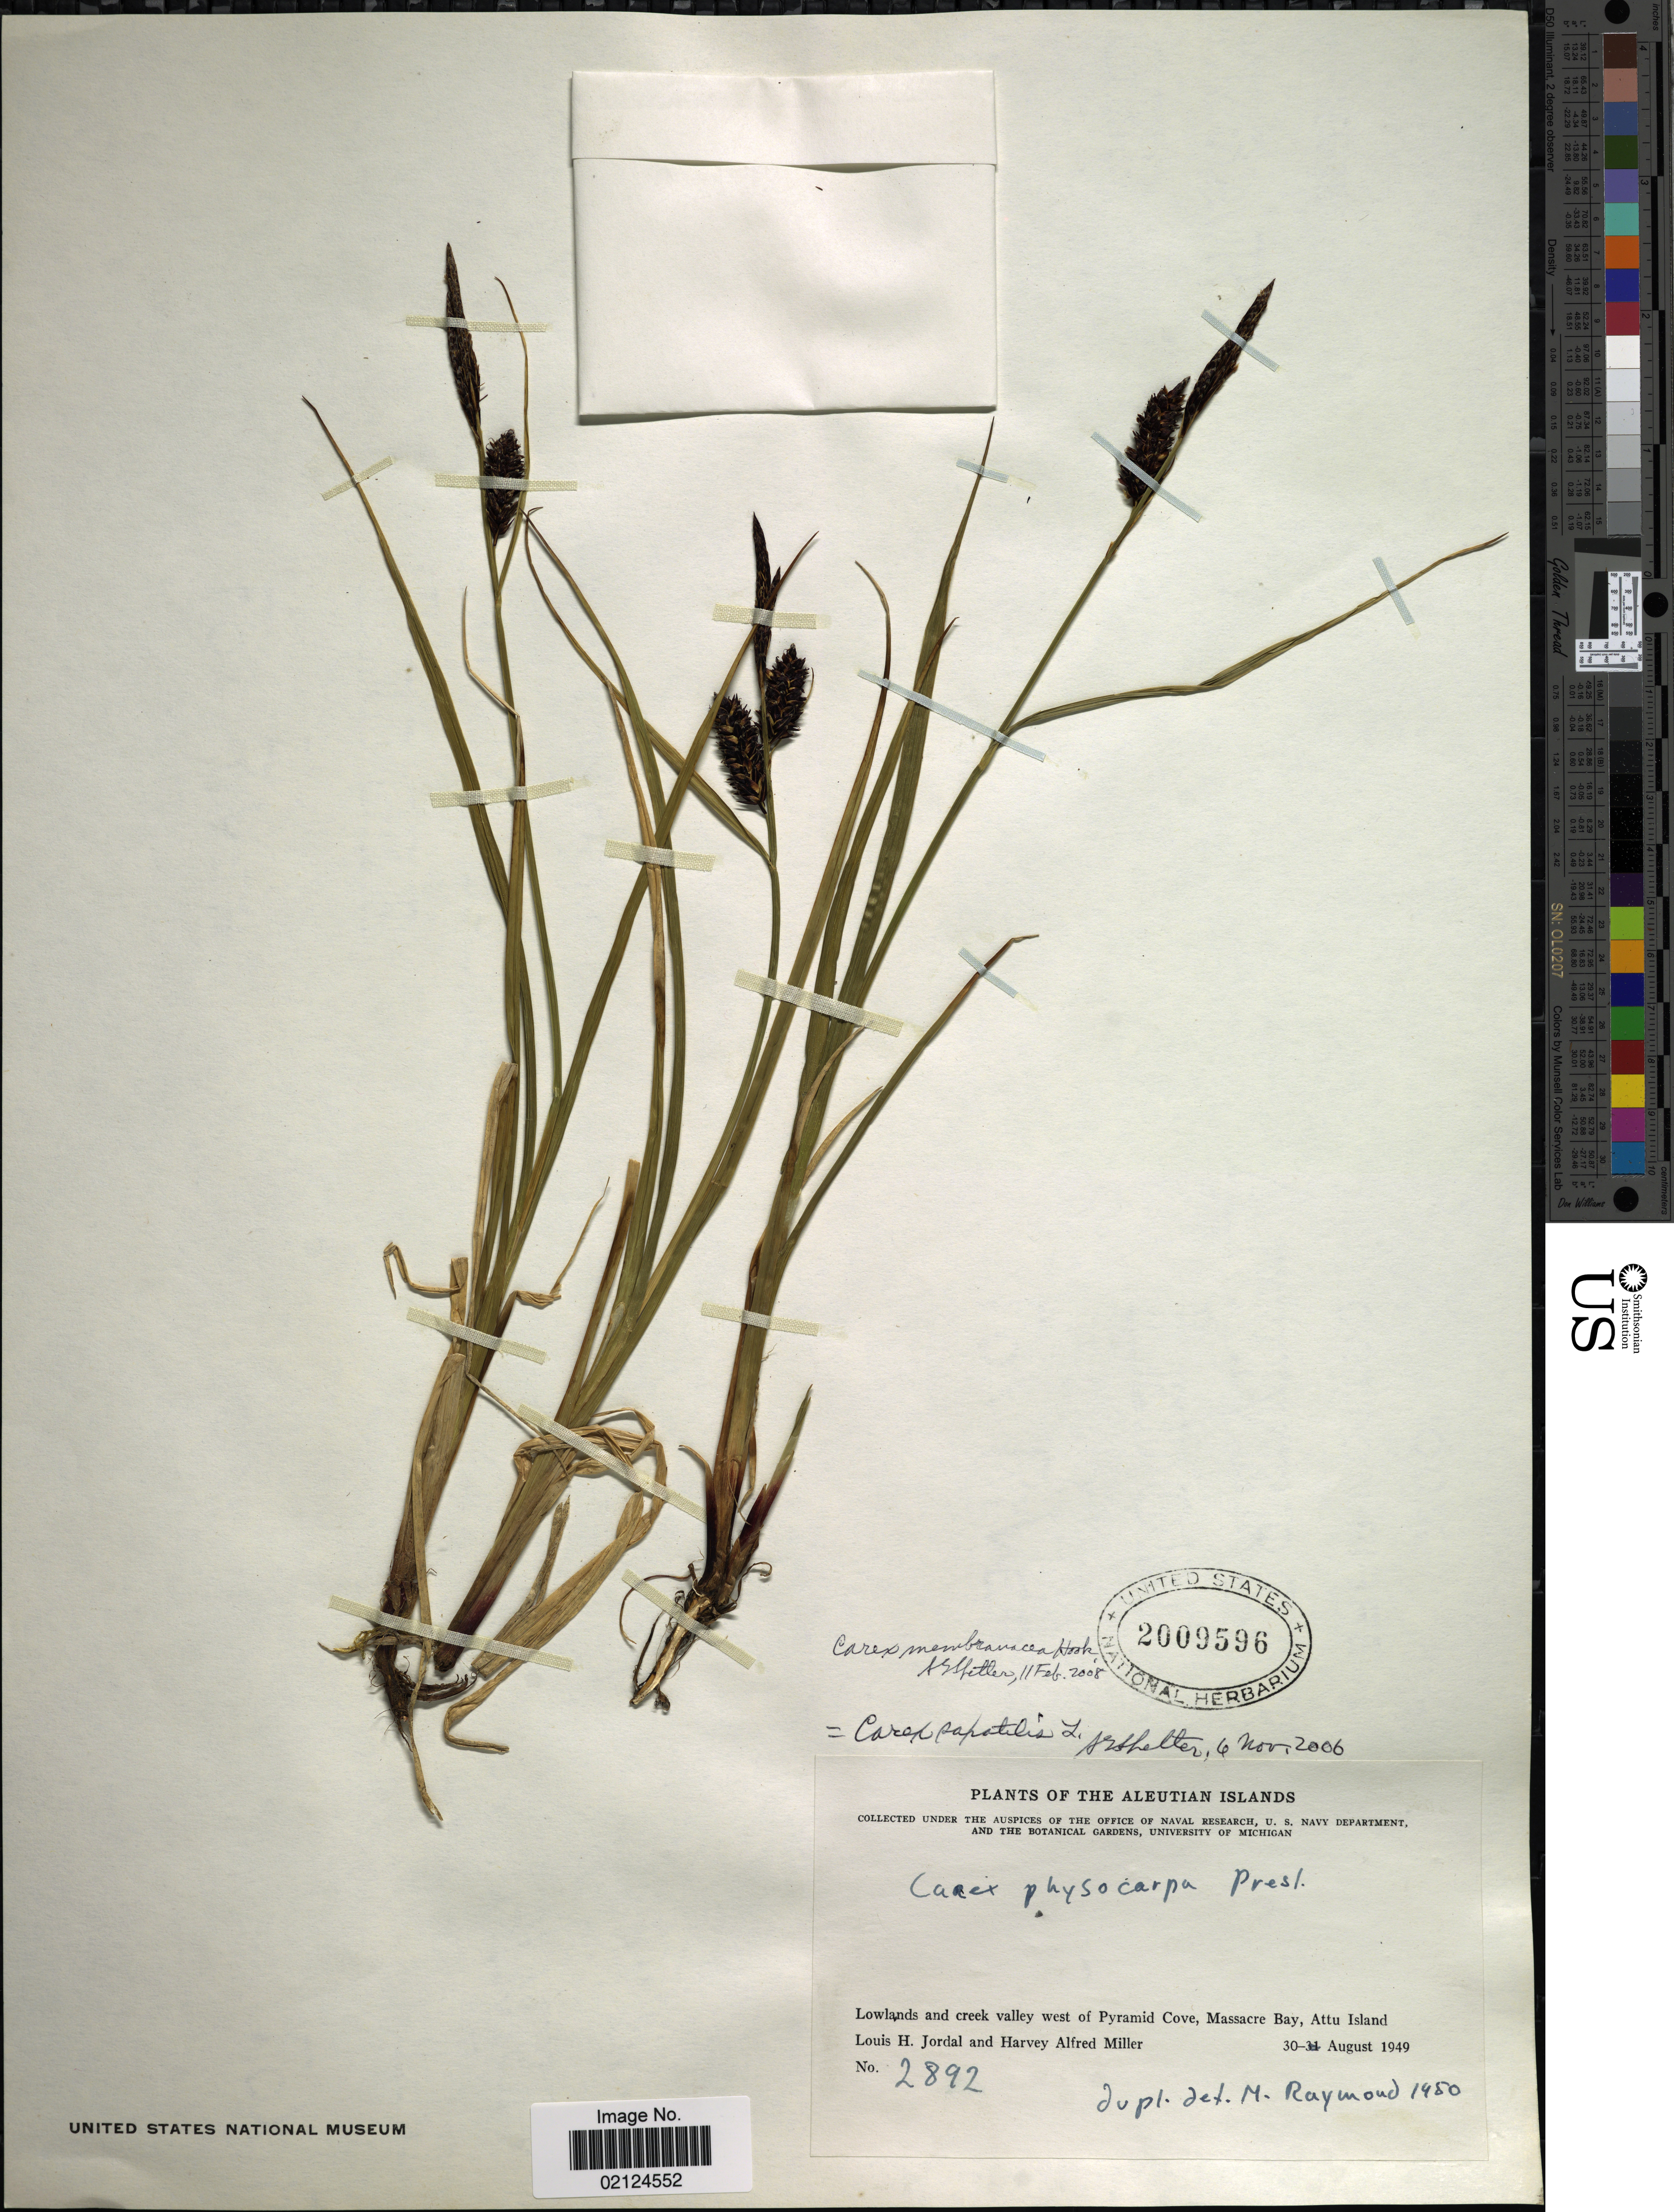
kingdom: Plantae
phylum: Tracheophyta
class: Liliopsida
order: Poales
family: Cyperaceae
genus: Carex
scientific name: Carex membranacea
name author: Hook.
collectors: L. Jordal & H. A. Miller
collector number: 2892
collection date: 1949-08-30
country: United States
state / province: Alaska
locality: Aleutian Islands. Creek valley west of Pyramid Cove, Massacre Bay, Attu Island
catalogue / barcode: US 2009596